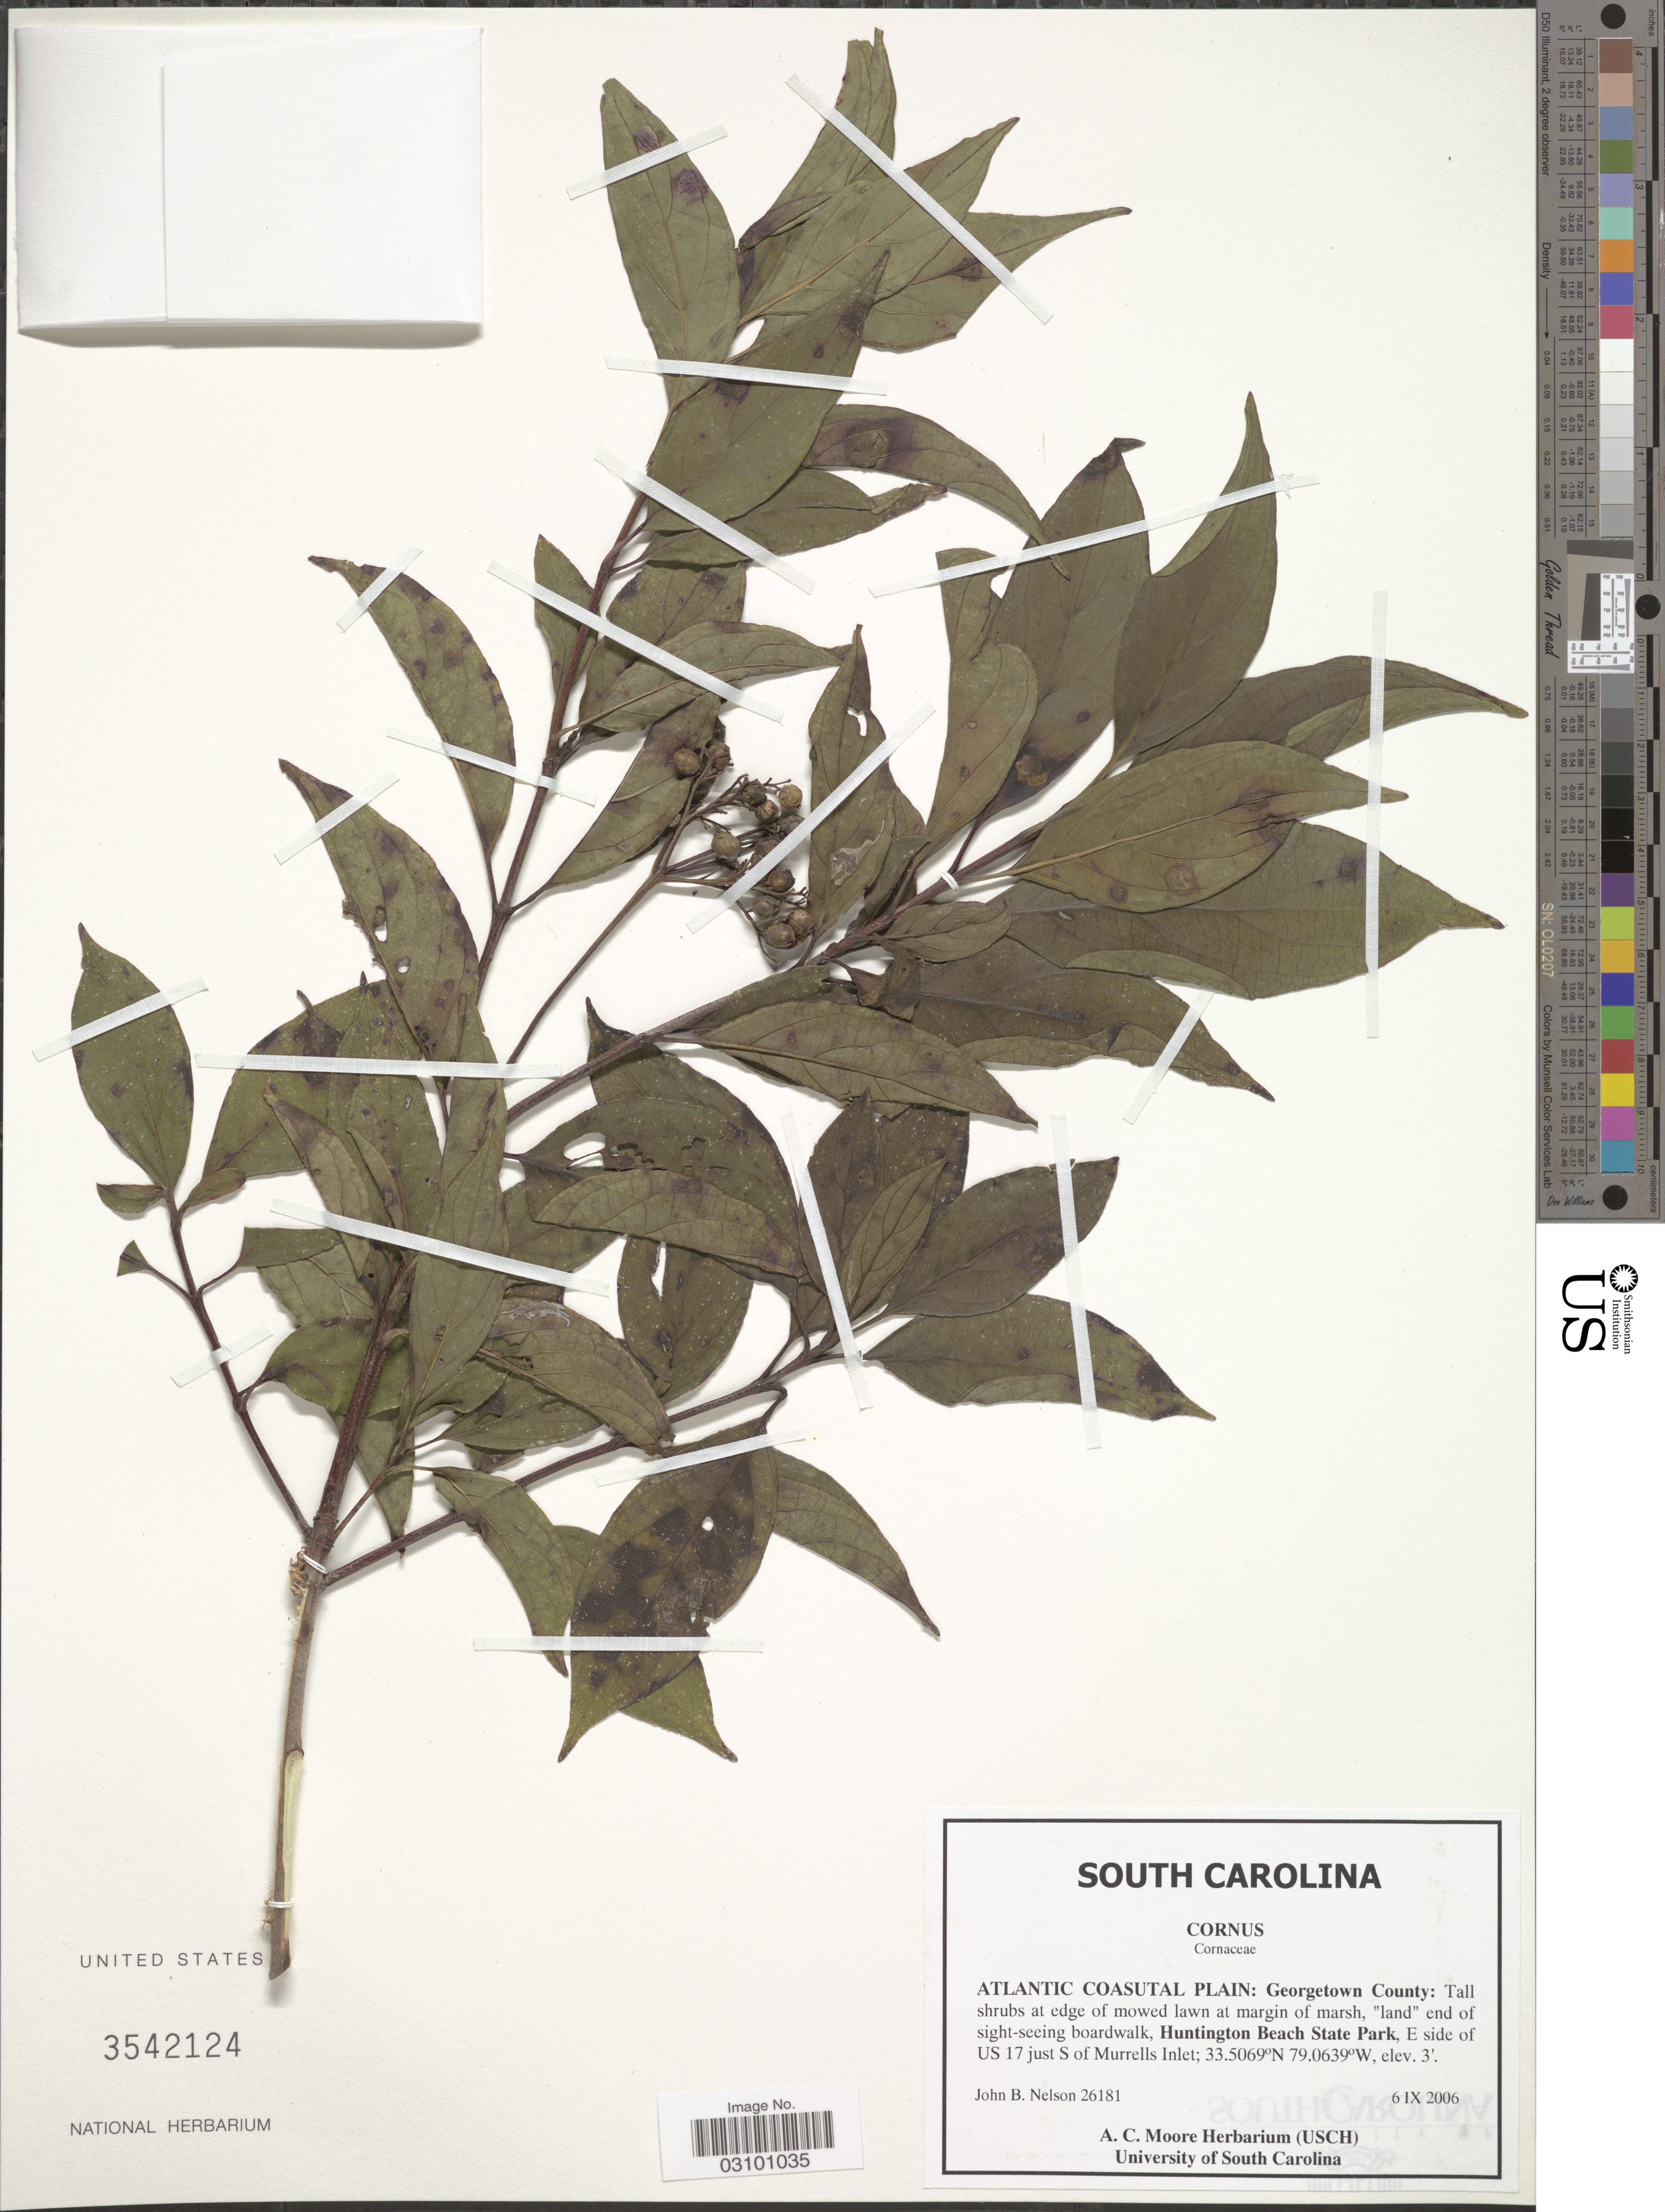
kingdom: Plantae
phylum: Tracheophyta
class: Magnoliopsida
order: Cornales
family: Cornaceae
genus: Cornus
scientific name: Cornus sp.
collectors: J. B. Nelson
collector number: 26181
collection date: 2006-09-06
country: United States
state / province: South Carolina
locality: Atlantic Coasutal Plain: Georgetown County: Tall shrubs at edge of mowed lawn at margin of marsh, "land" end of sight-seeing boardwalk, Huntington Beach State Park, E side of US 17 just S of Murrells Inlet.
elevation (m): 1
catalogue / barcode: US 3542124